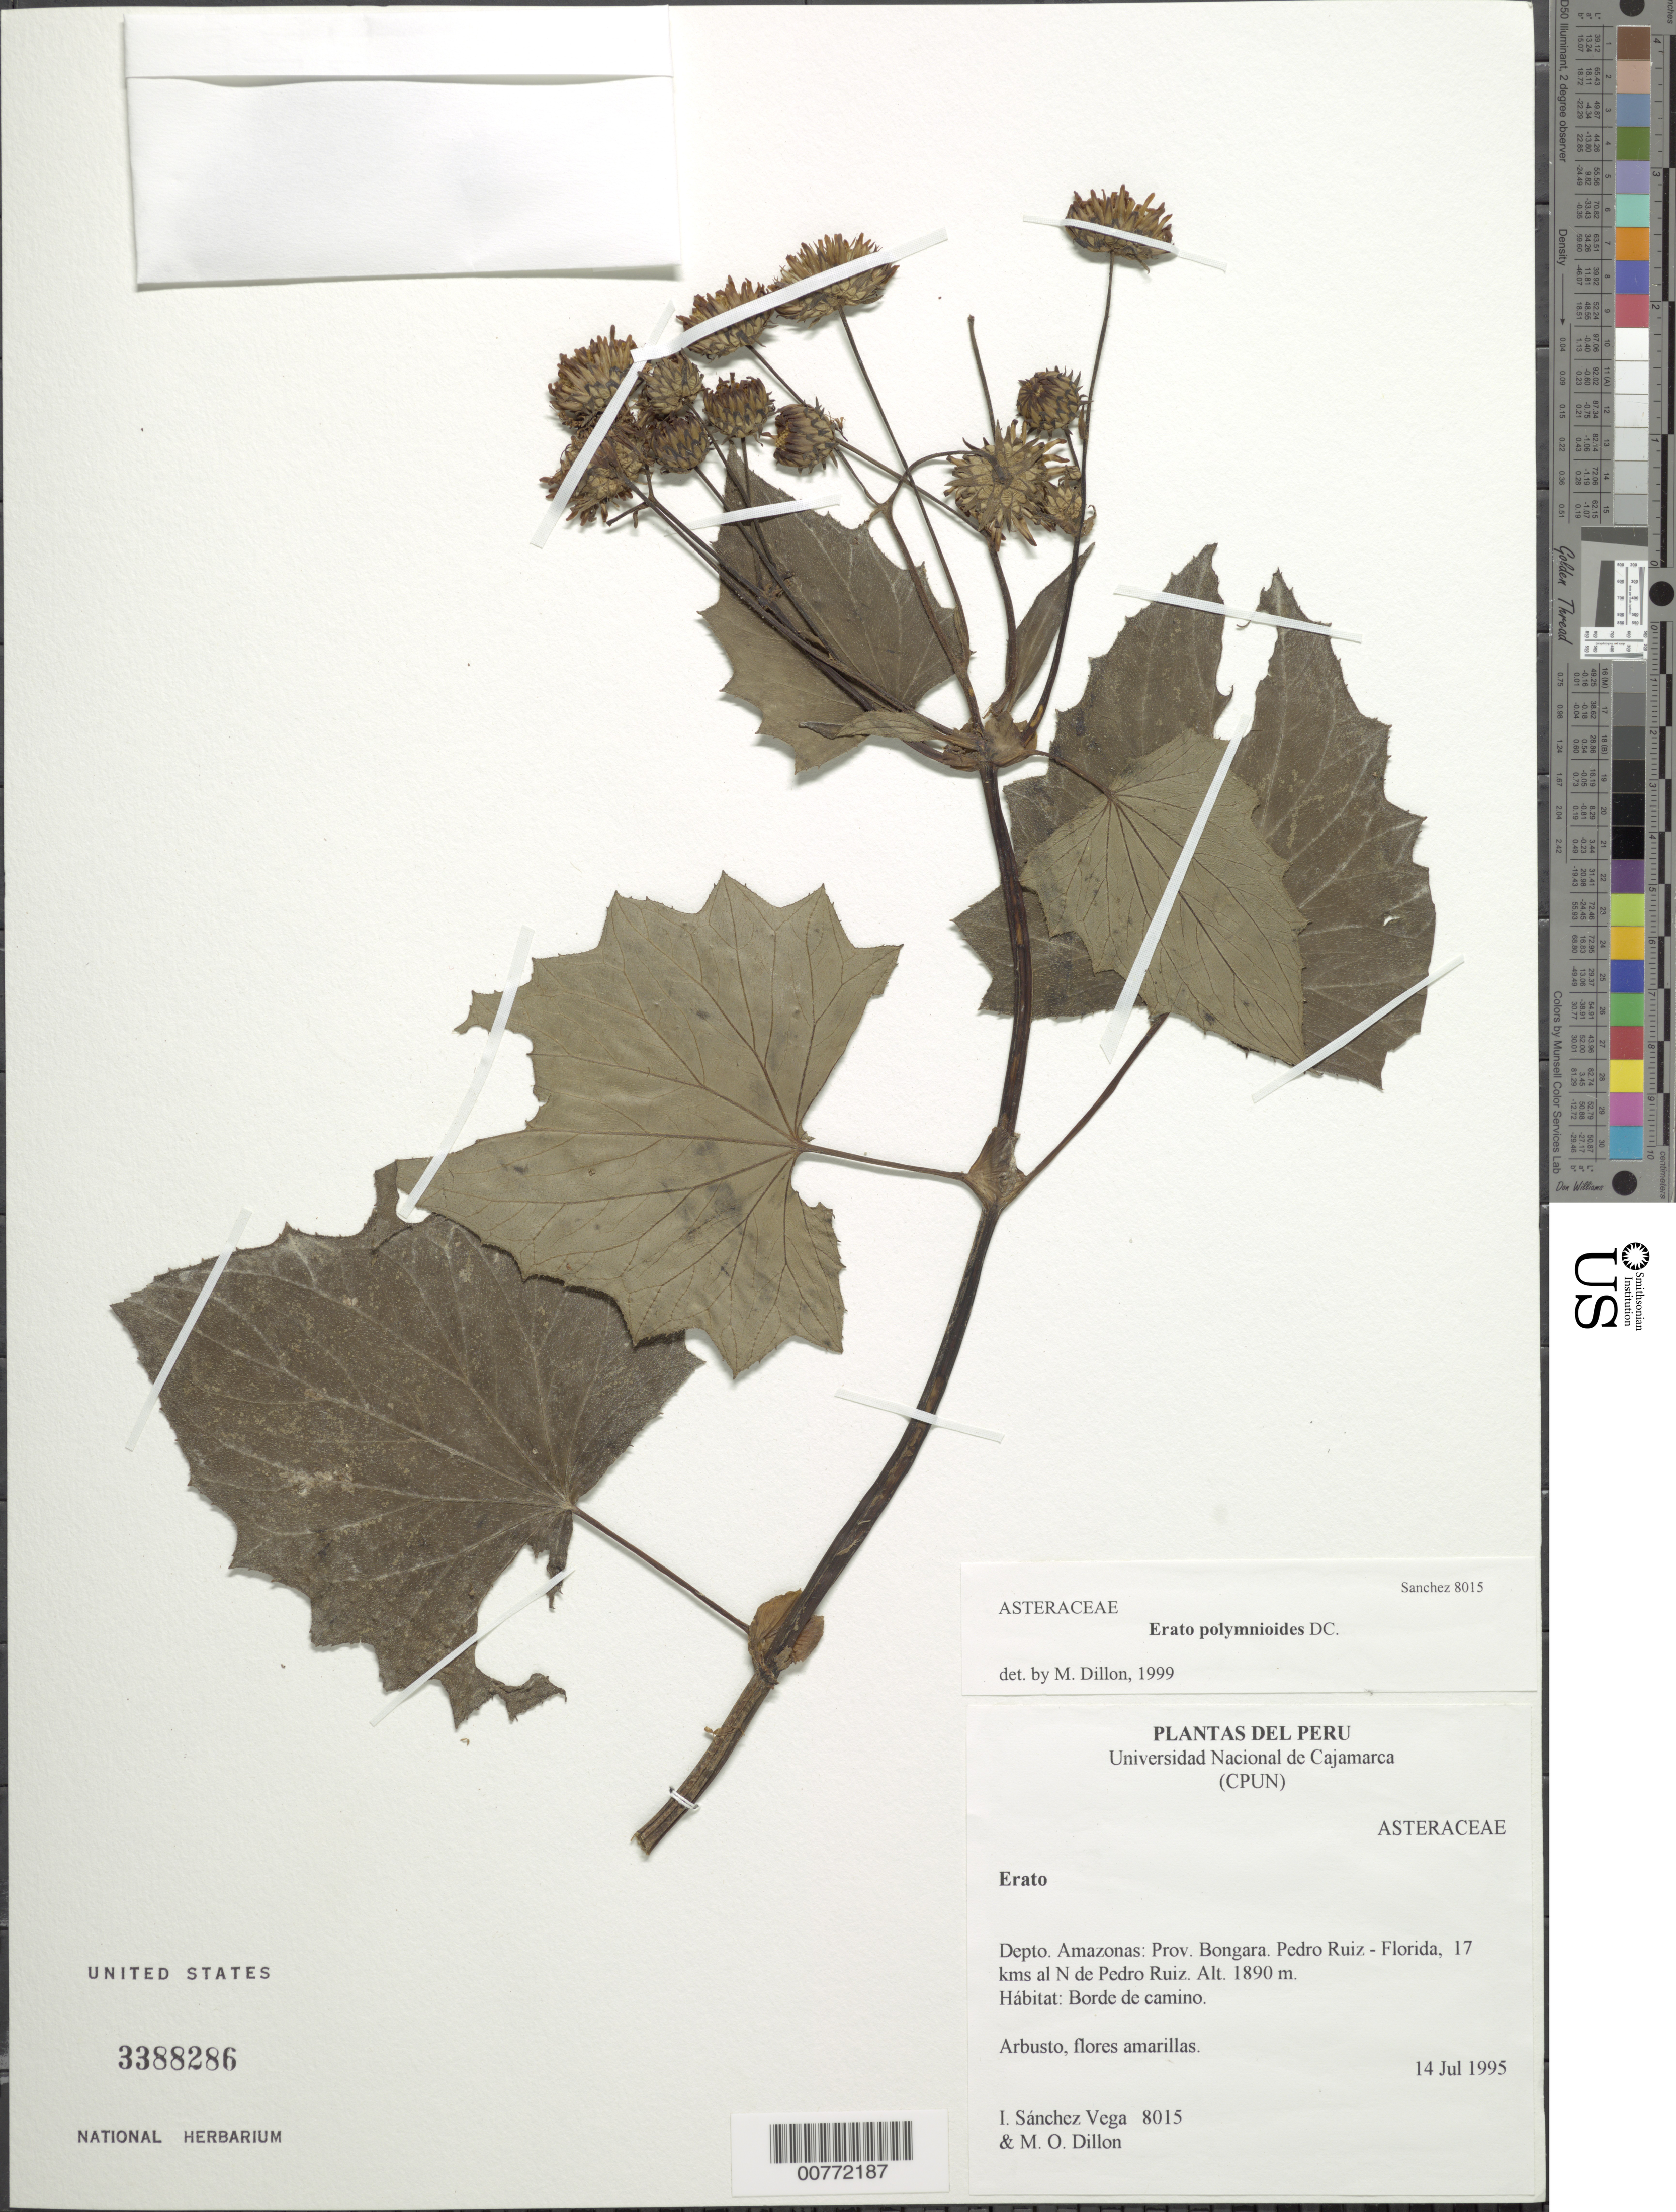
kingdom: Plantae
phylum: Tracheophyta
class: Magnoliopsida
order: Asterales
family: Asteraceae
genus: Erato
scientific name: Erato polymnioides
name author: DC.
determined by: Dillon, M. O.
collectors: I. M. Sánchez Vega & M. O. Dillon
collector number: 8015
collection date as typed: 14 July 1995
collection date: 1995-07-14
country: Peru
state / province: Amazonas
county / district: Bongará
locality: Pedro-Ruiz-Florida, 17 kms al N de Pedro Ruiz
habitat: Borde de camino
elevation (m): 1890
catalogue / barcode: US 3388286